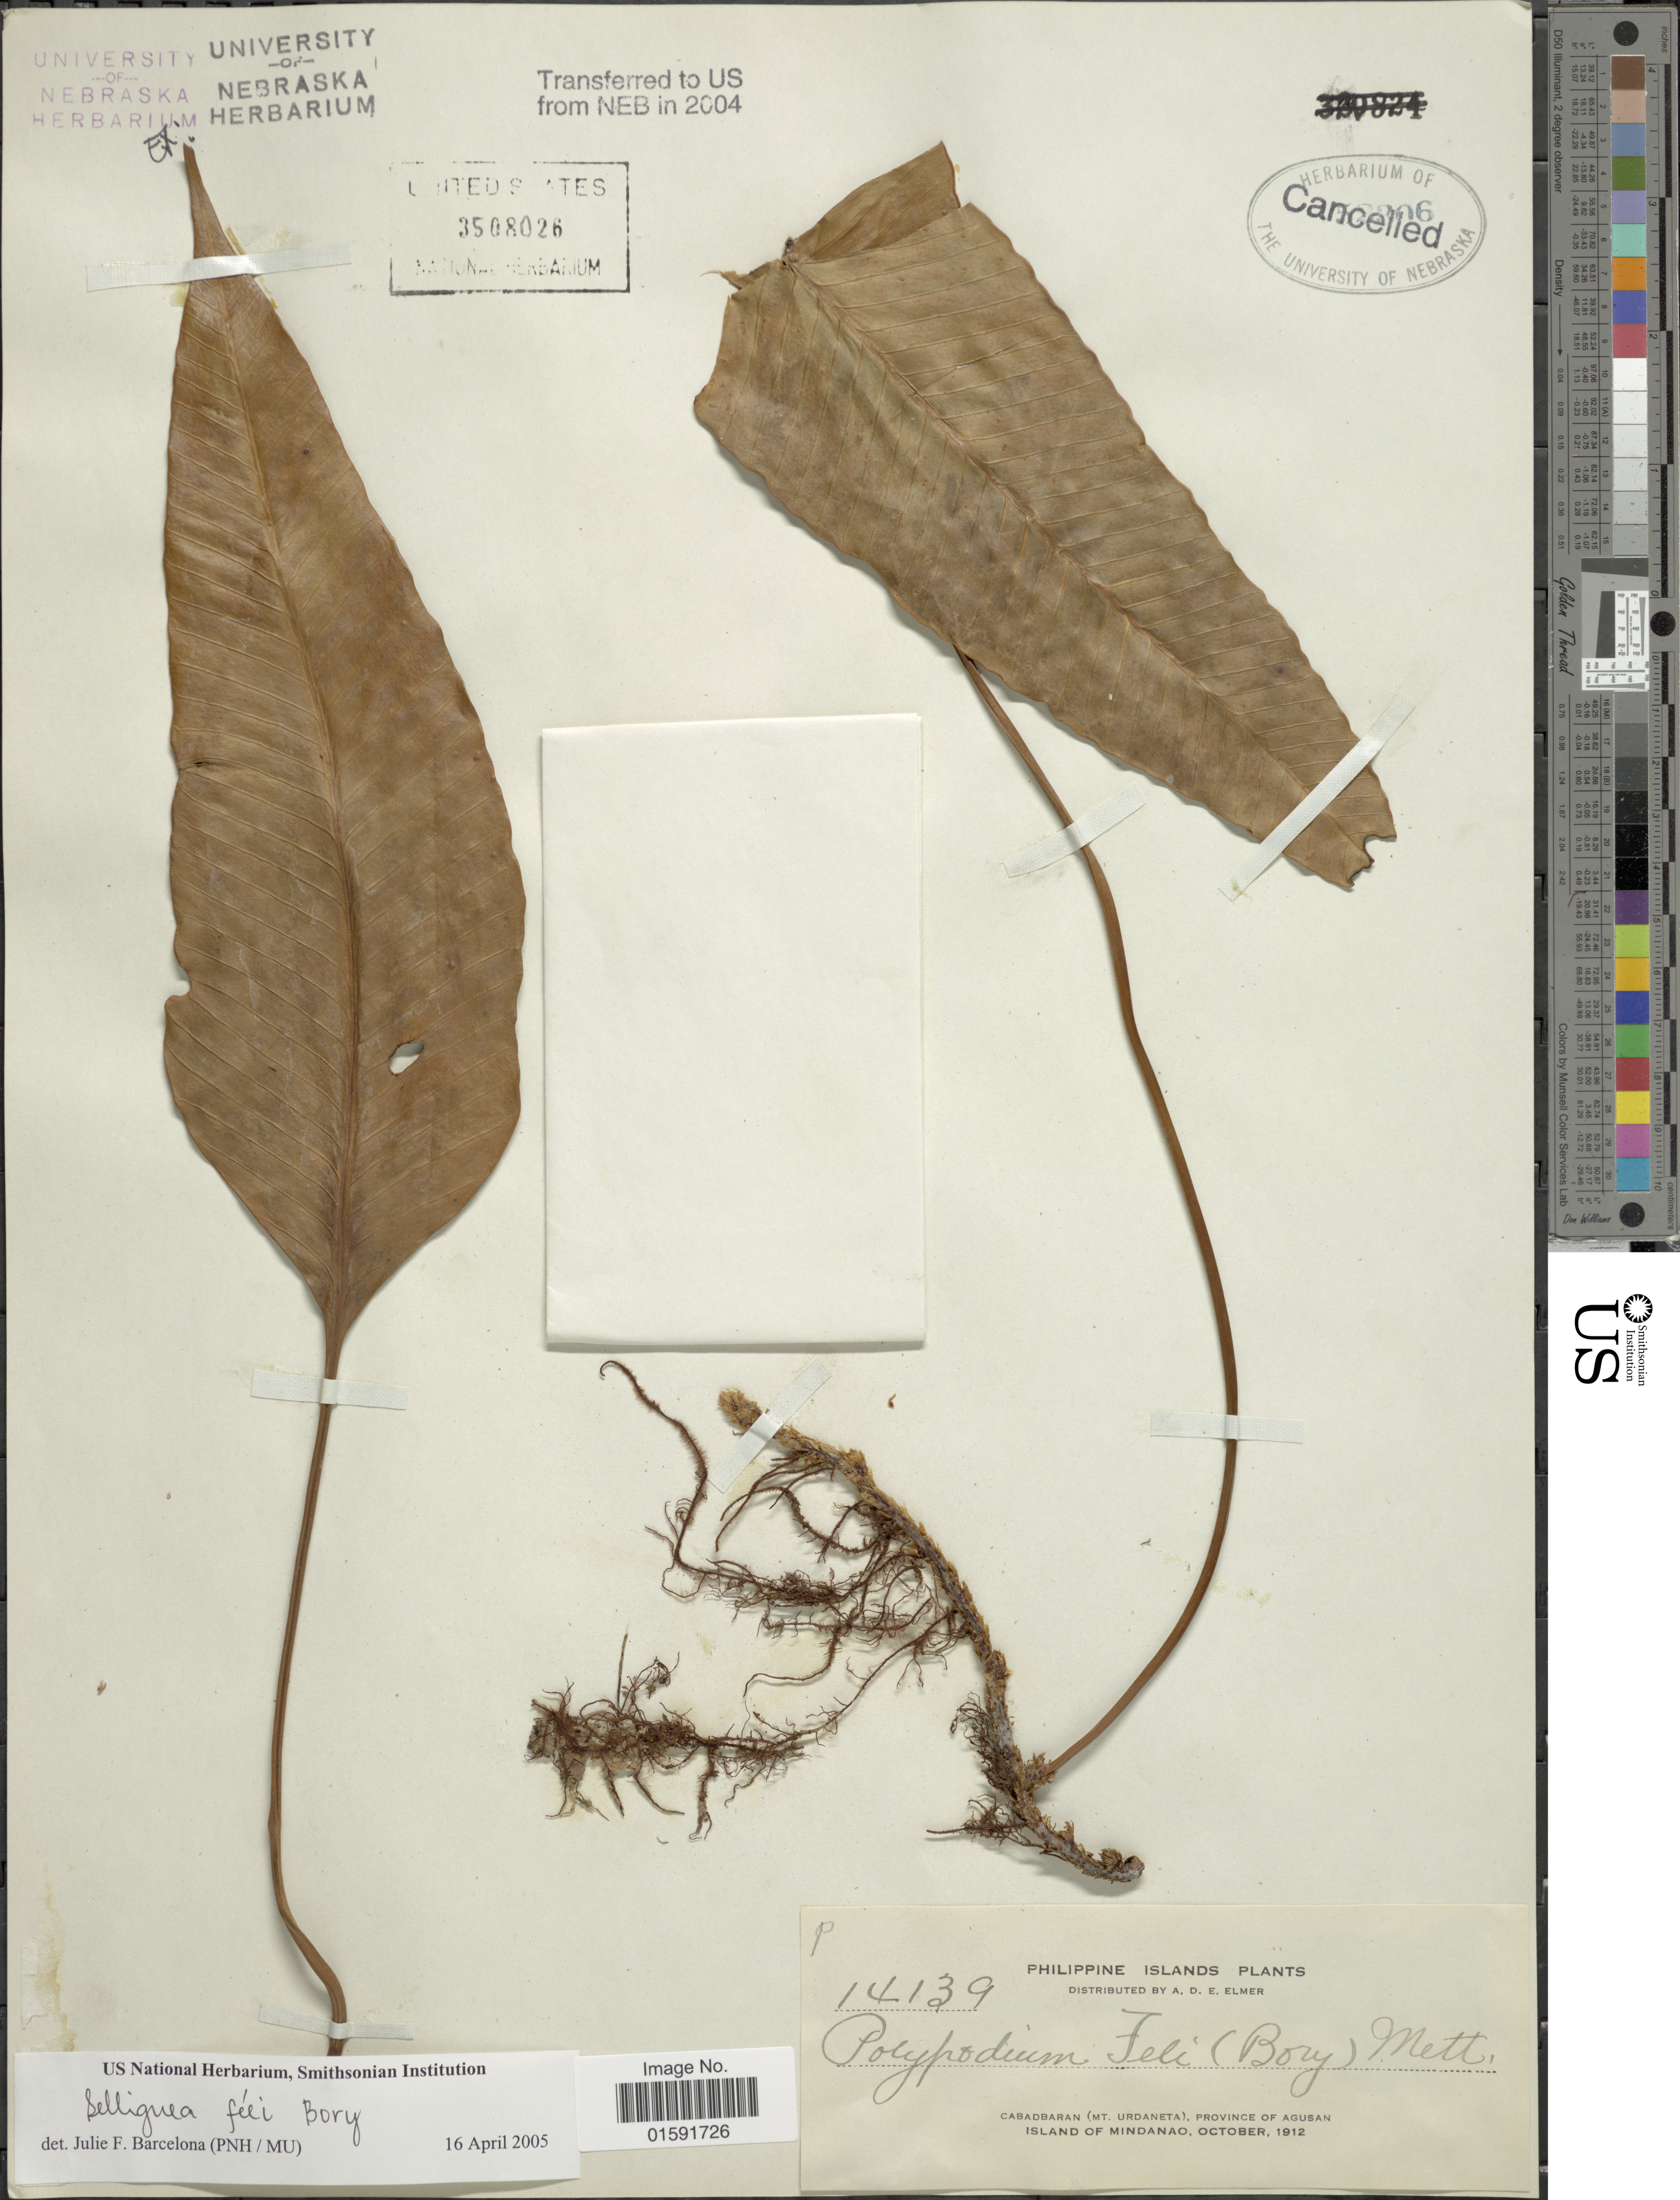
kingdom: Plantae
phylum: Tracheophyta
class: Polypodiopsida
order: Polypodiales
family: Polypodiaceae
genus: Selliguea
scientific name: Selliguea feei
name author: Bory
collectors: A. D. E. Elmer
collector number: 1439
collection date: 1912-10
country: Philippines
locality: Cabadbaran (Mt. Urdaneta), Province of Agusan, Island of Mindanao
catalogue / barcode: US 3508026